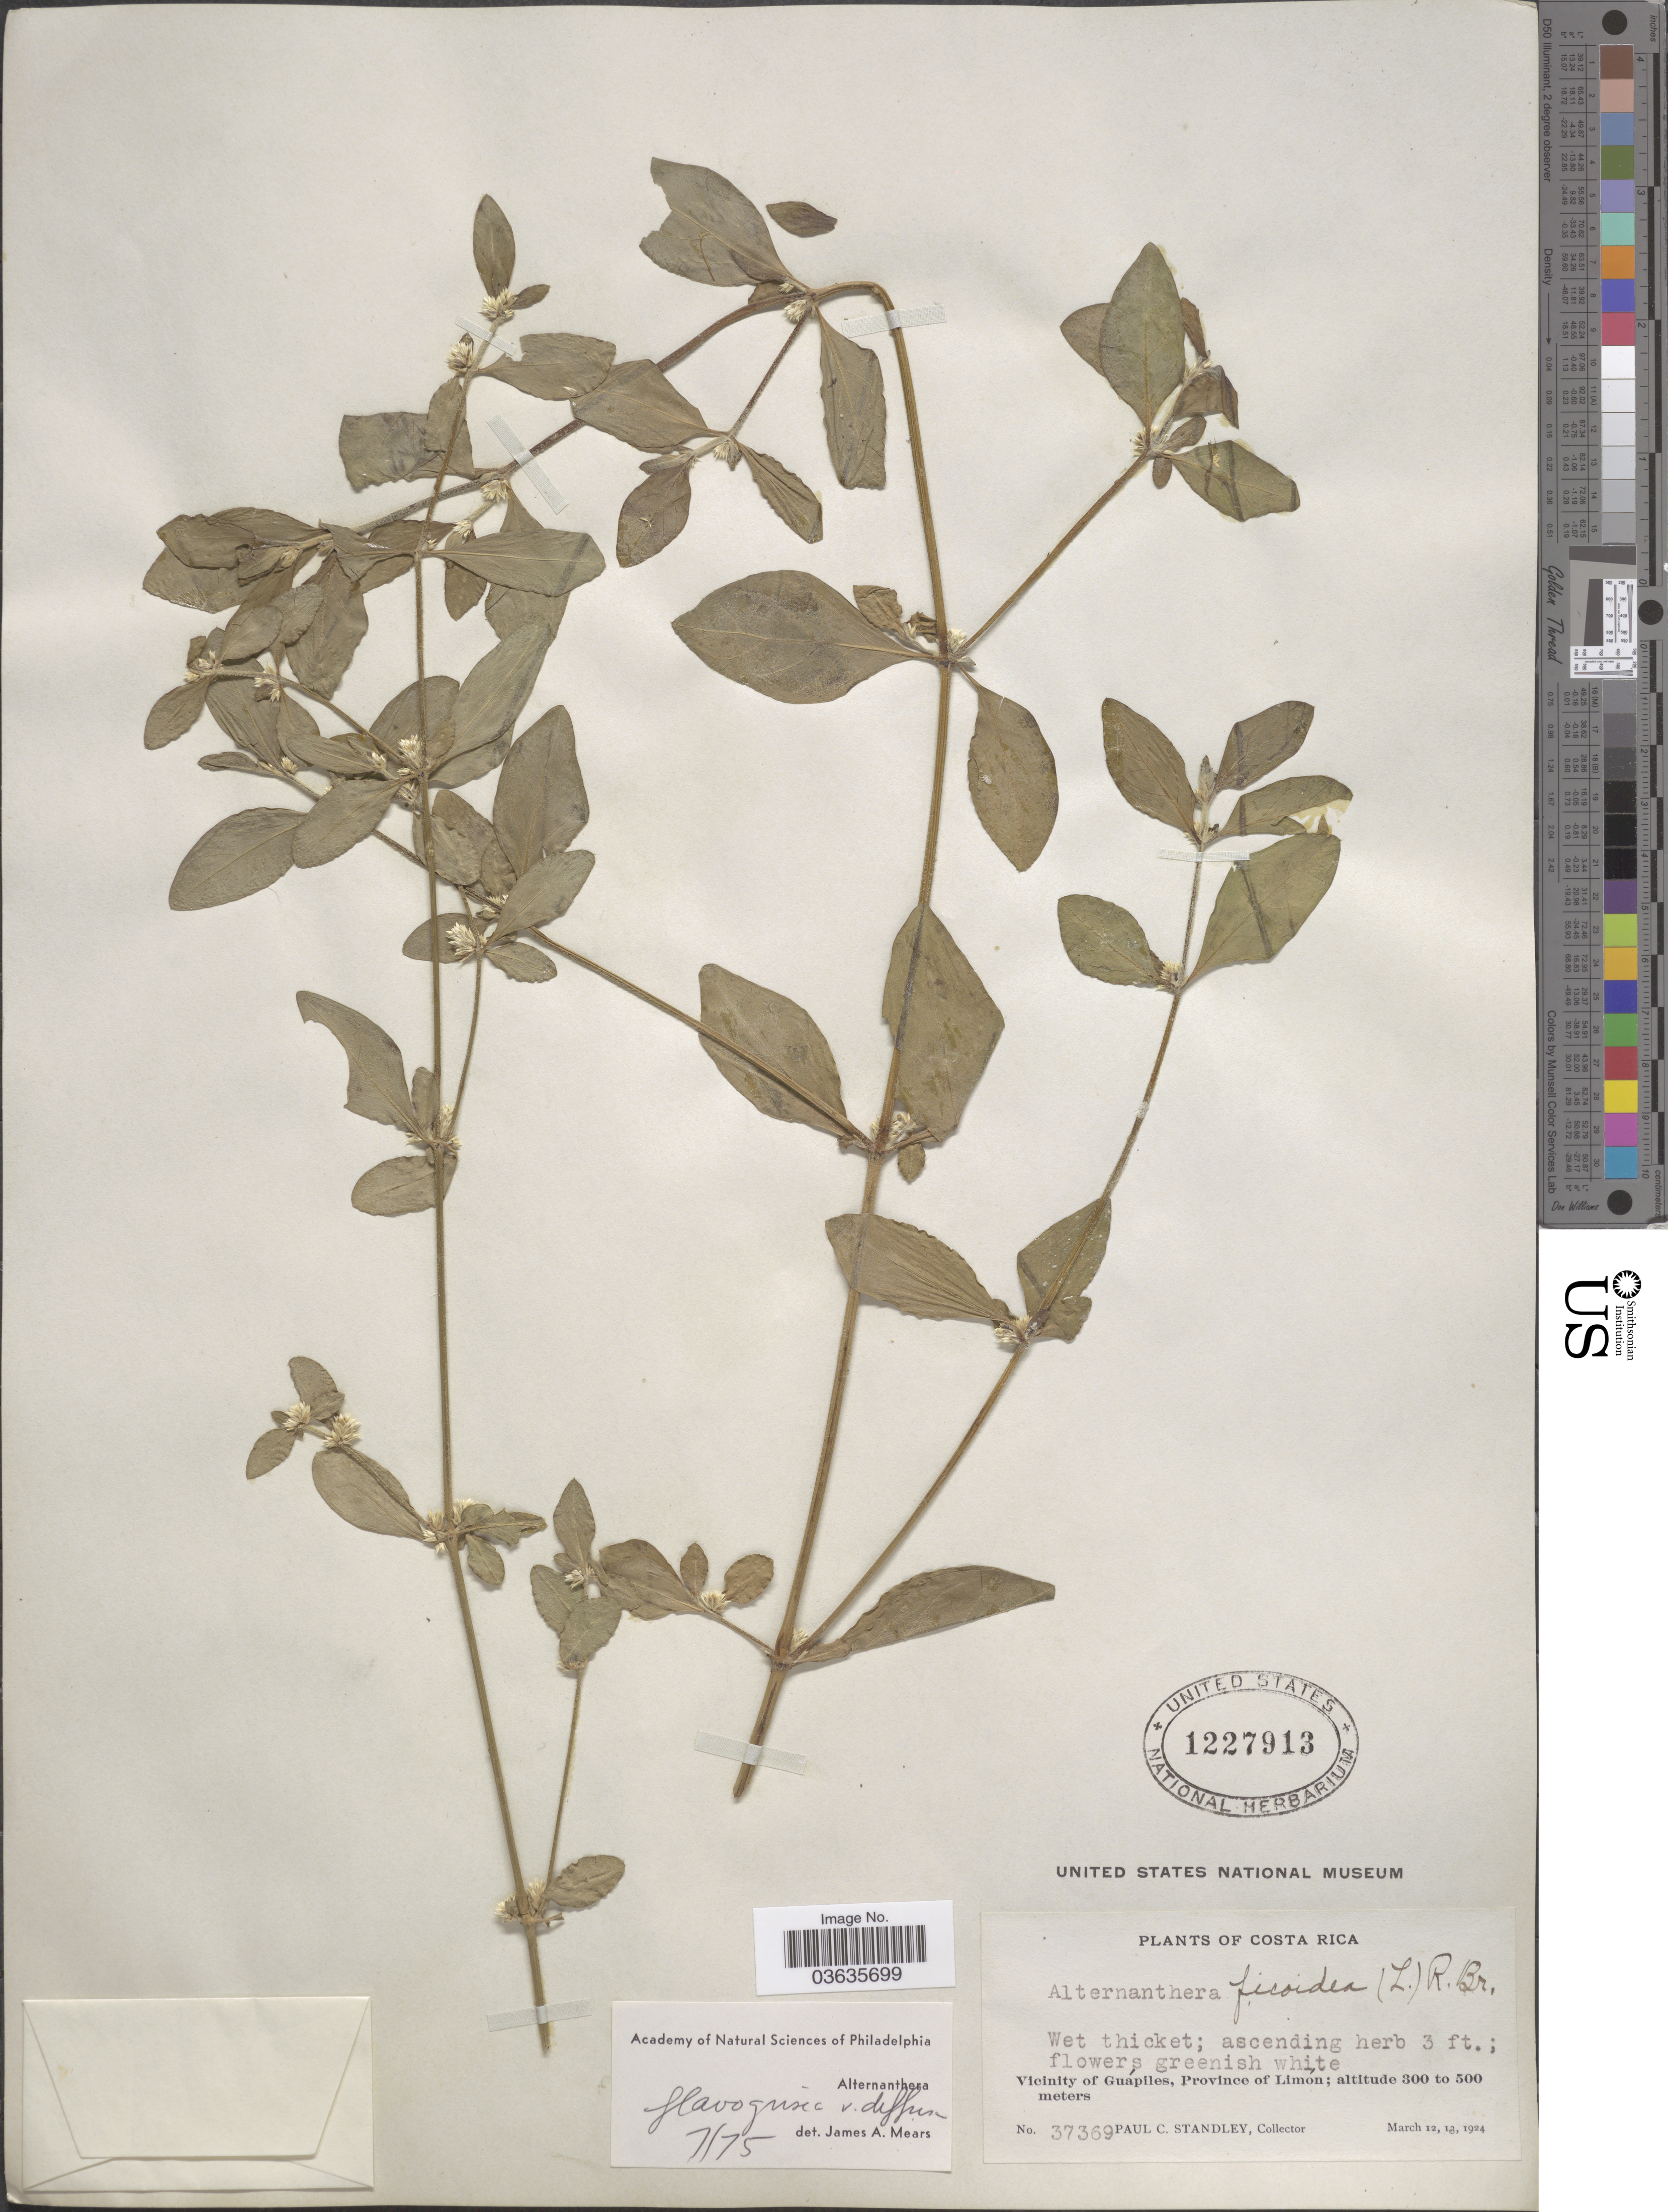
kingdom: Plantae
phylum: Tracheophyta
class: Magnoliopsida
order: Caryophyllales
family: Amaranthaceae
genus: Alternanthera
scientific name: Alternanthera flavogrisea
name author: Urb.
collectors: P. C. Standley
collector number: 37369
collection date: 1924-03-12/1924-03-13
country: Costa Rica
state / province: Limón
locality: Vicinity of Guápiles.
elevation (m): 300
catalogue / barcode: US 1227913